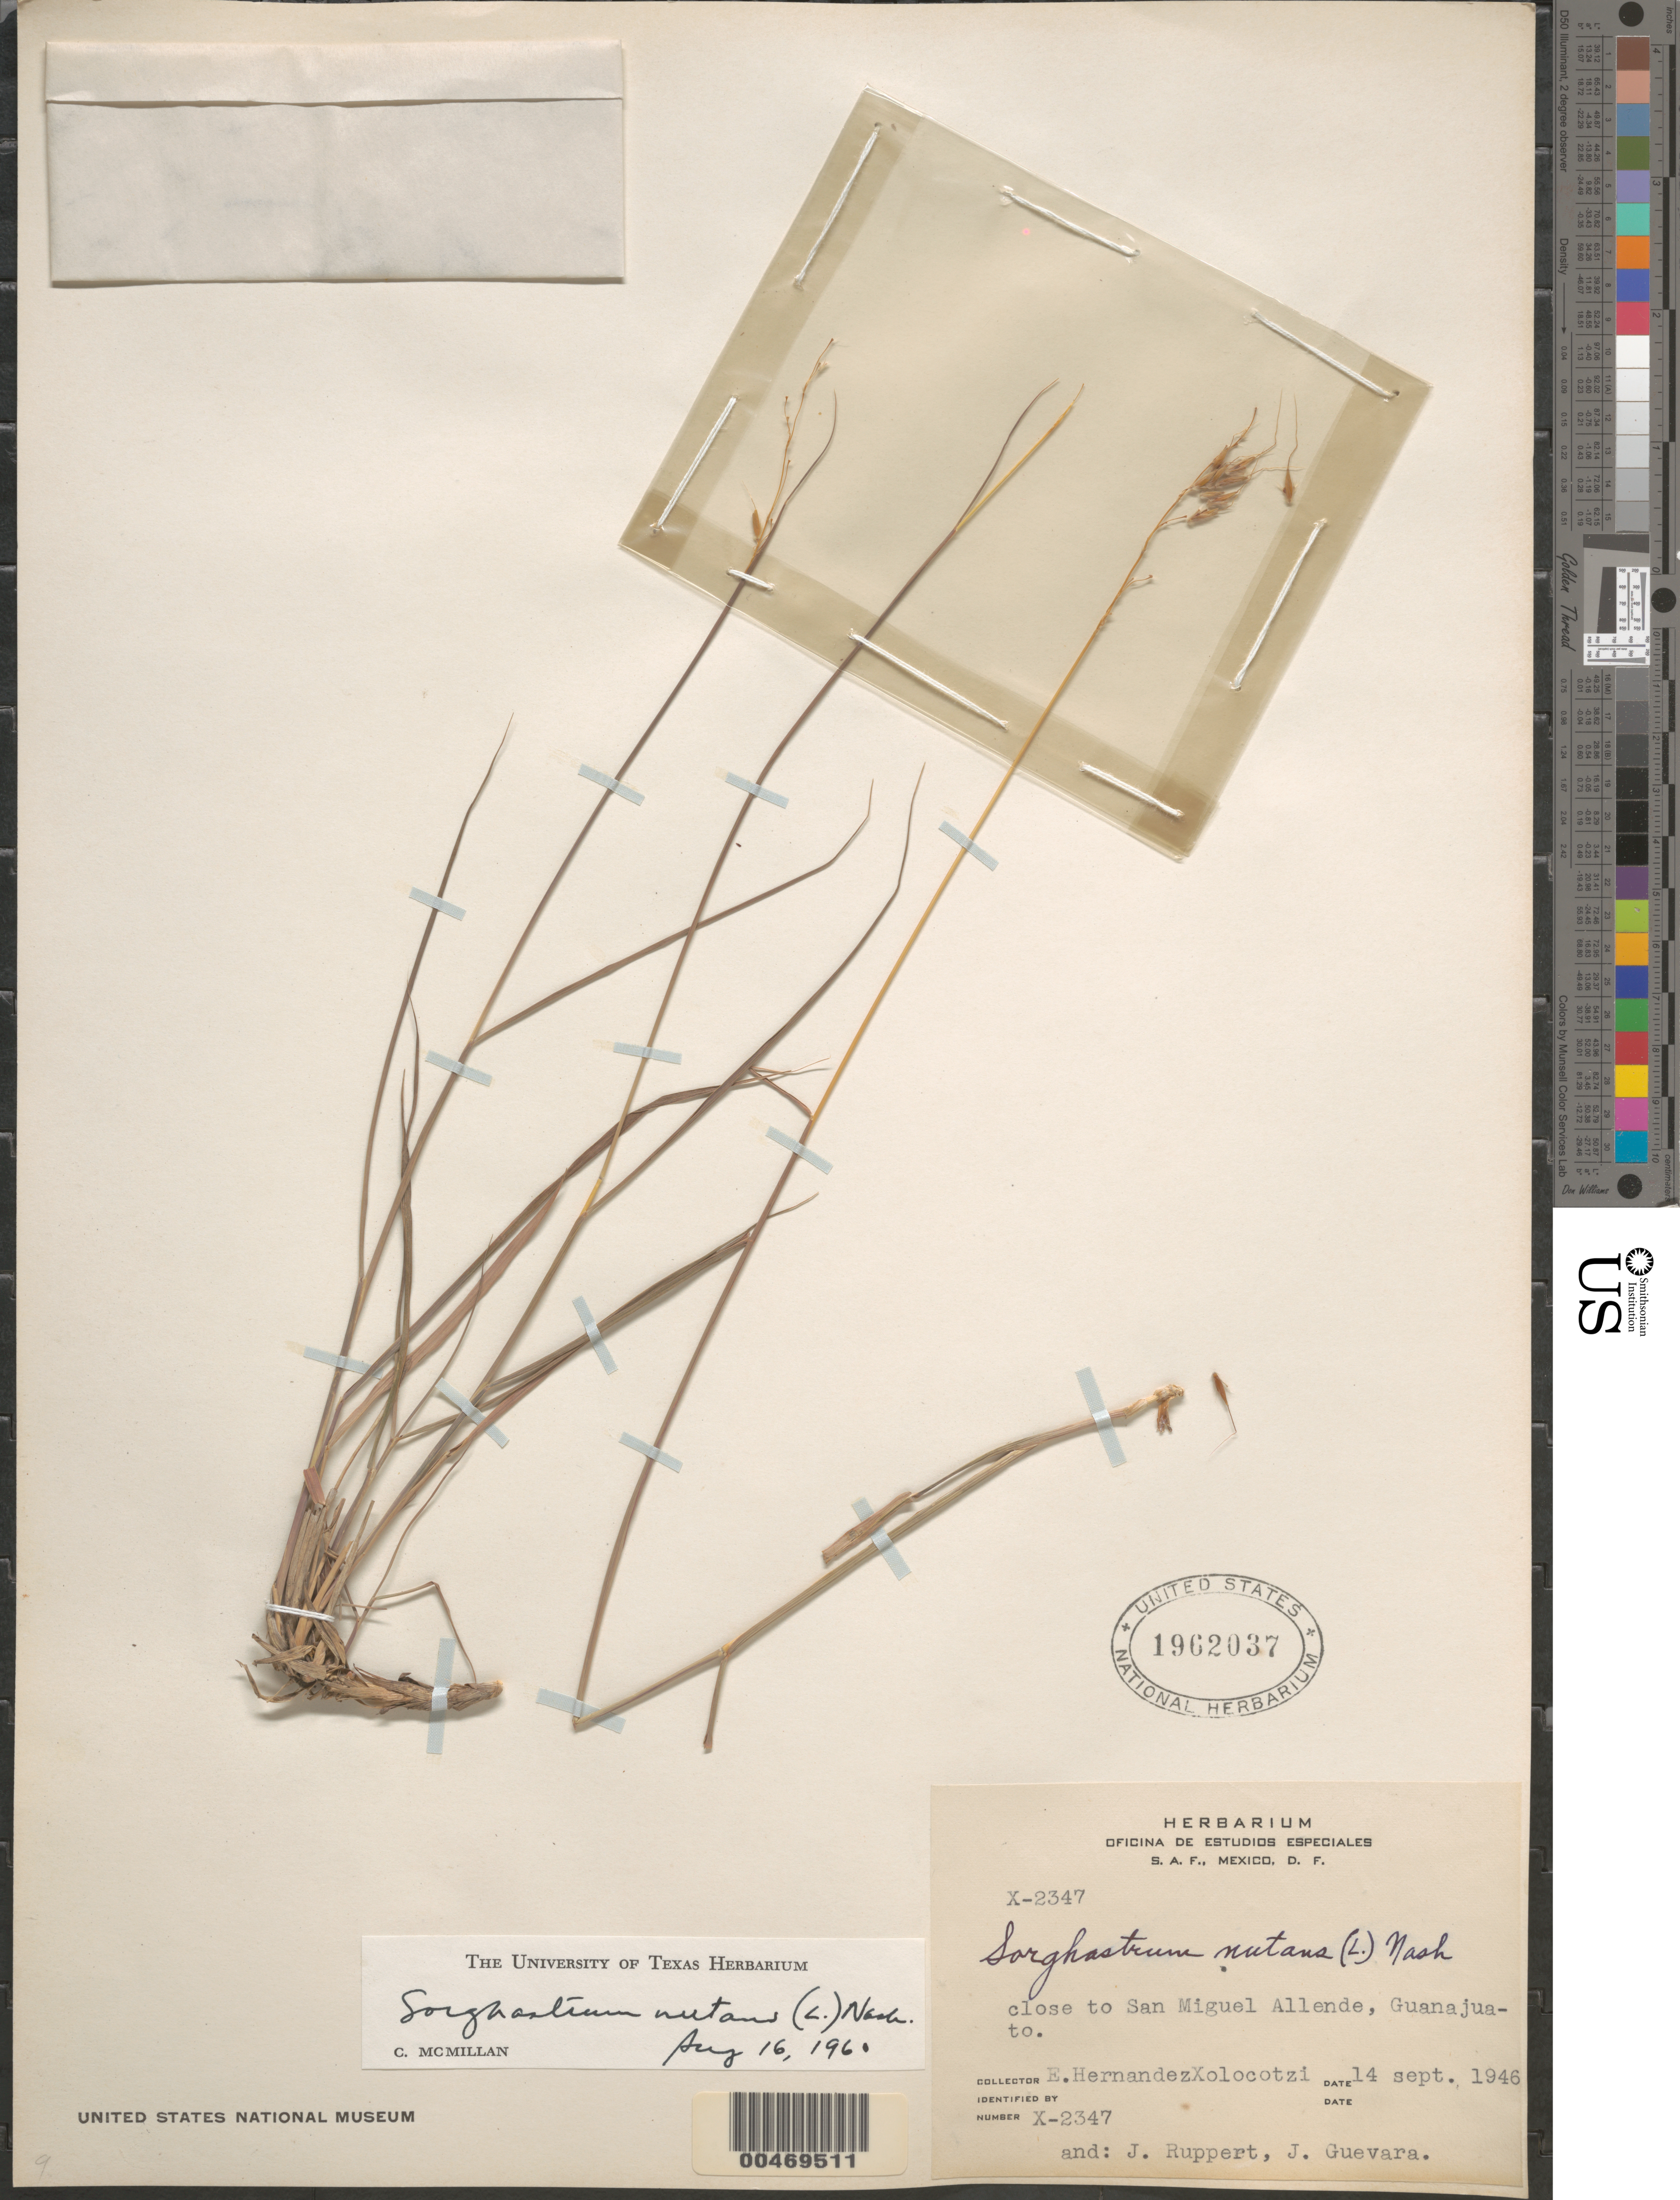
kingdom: Plantae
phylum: Tracheophyta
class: Liliopsida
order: Poales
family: Poaceae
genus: Sorghastrum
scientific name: Sorghastrum nutans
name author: (L.) Nash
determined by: McMillan, C.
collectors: E. I. Hernández-X., J. Ruppert & J. Guevara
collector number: X-2347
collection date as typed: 14 Sep 1946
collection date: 1946-09-14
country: Mexico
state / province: Guanajuato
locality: Close to San Miguel Allende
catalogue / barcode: US 1962037